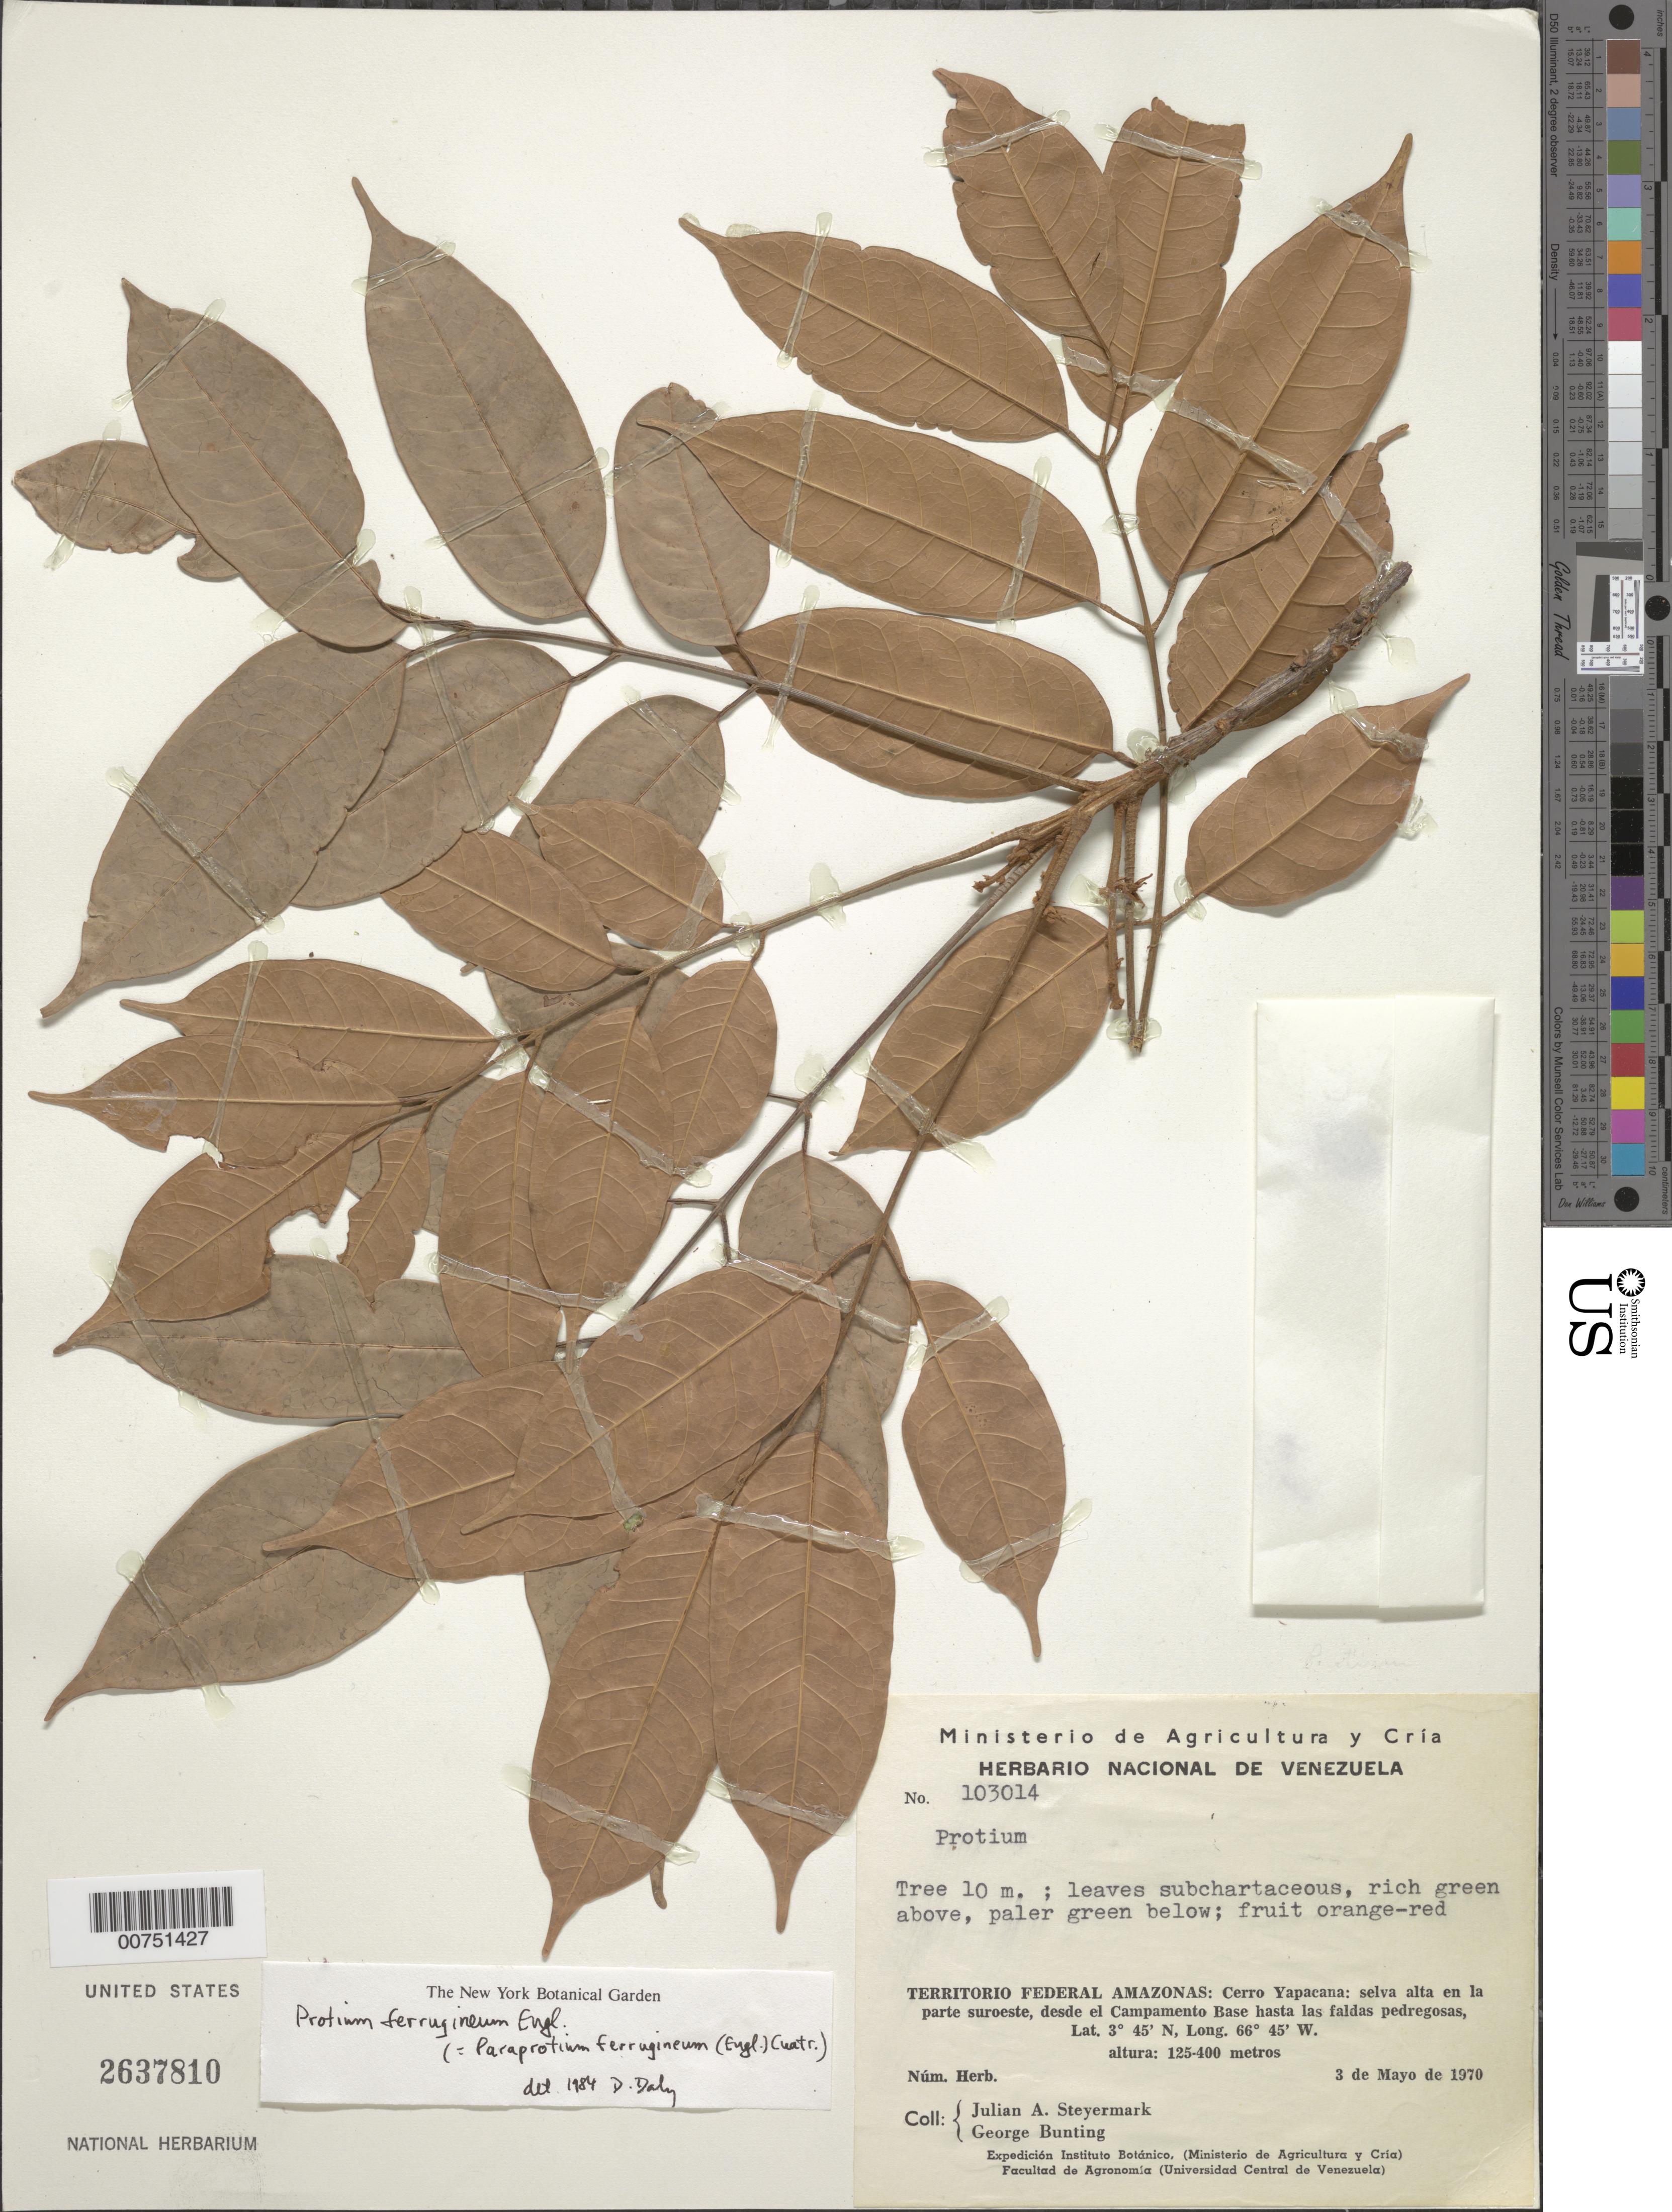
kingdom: Plantae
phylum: Tracheophyta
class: Magnoliopsida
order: Sapindales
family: Burseraceae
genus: Protium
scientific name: Protium ferrugineum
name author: (Engl.) Engl.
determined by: Daly, D. C.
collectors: J. Steyermark & G. S. Bunting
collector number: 103014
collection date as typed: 3-May-70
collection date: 1970-05-03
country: Venezuela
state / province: Amazonas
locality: Cerro Yapacána, parte suroeste, desde el Campamento Base hasta las faldas pedregosas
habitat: High forest in the southwestern part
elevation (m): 125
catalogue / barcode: US 2637810